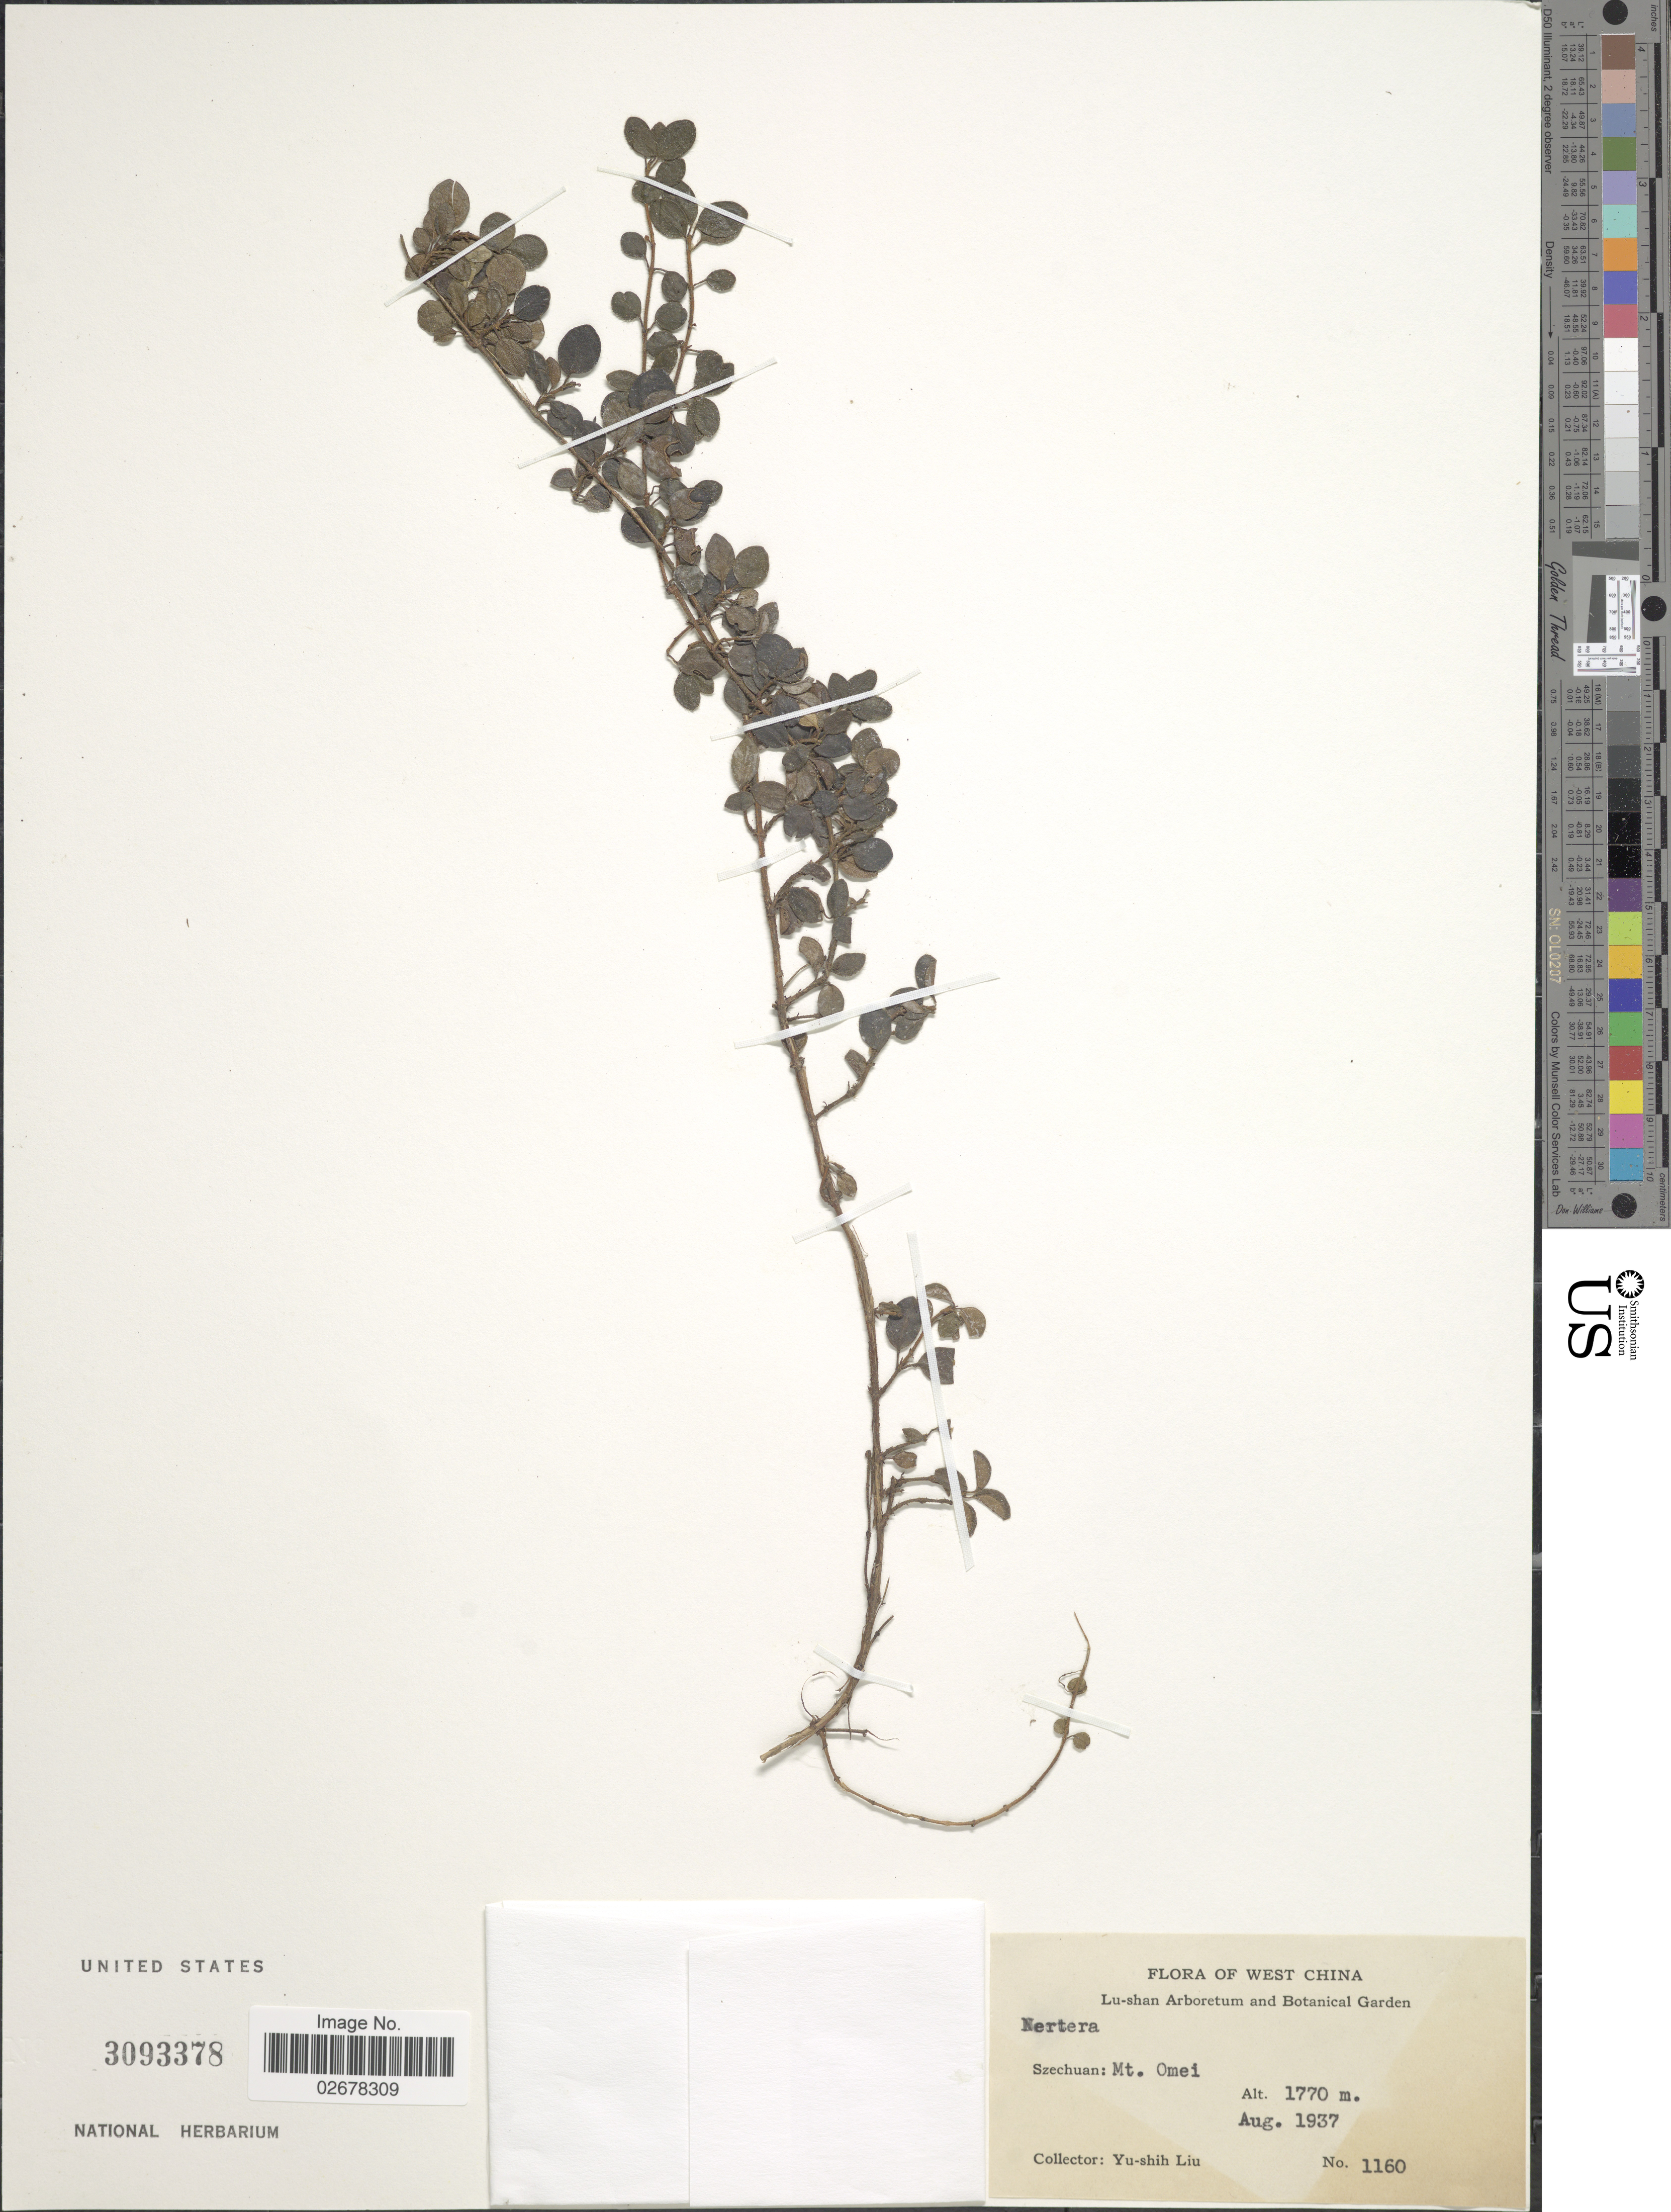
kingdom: Plantae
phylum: Tracheophyta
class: Magnoliopsida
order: Gentianales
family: Rubiaceae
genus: Nertera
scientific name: Nertera sp.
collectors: Y.-S. Liu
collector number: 1160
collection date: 1937-08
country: China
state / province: Sichuan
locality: Szechuan: Mt. Omei, West China.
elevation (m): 1770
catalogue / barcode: US 3093378